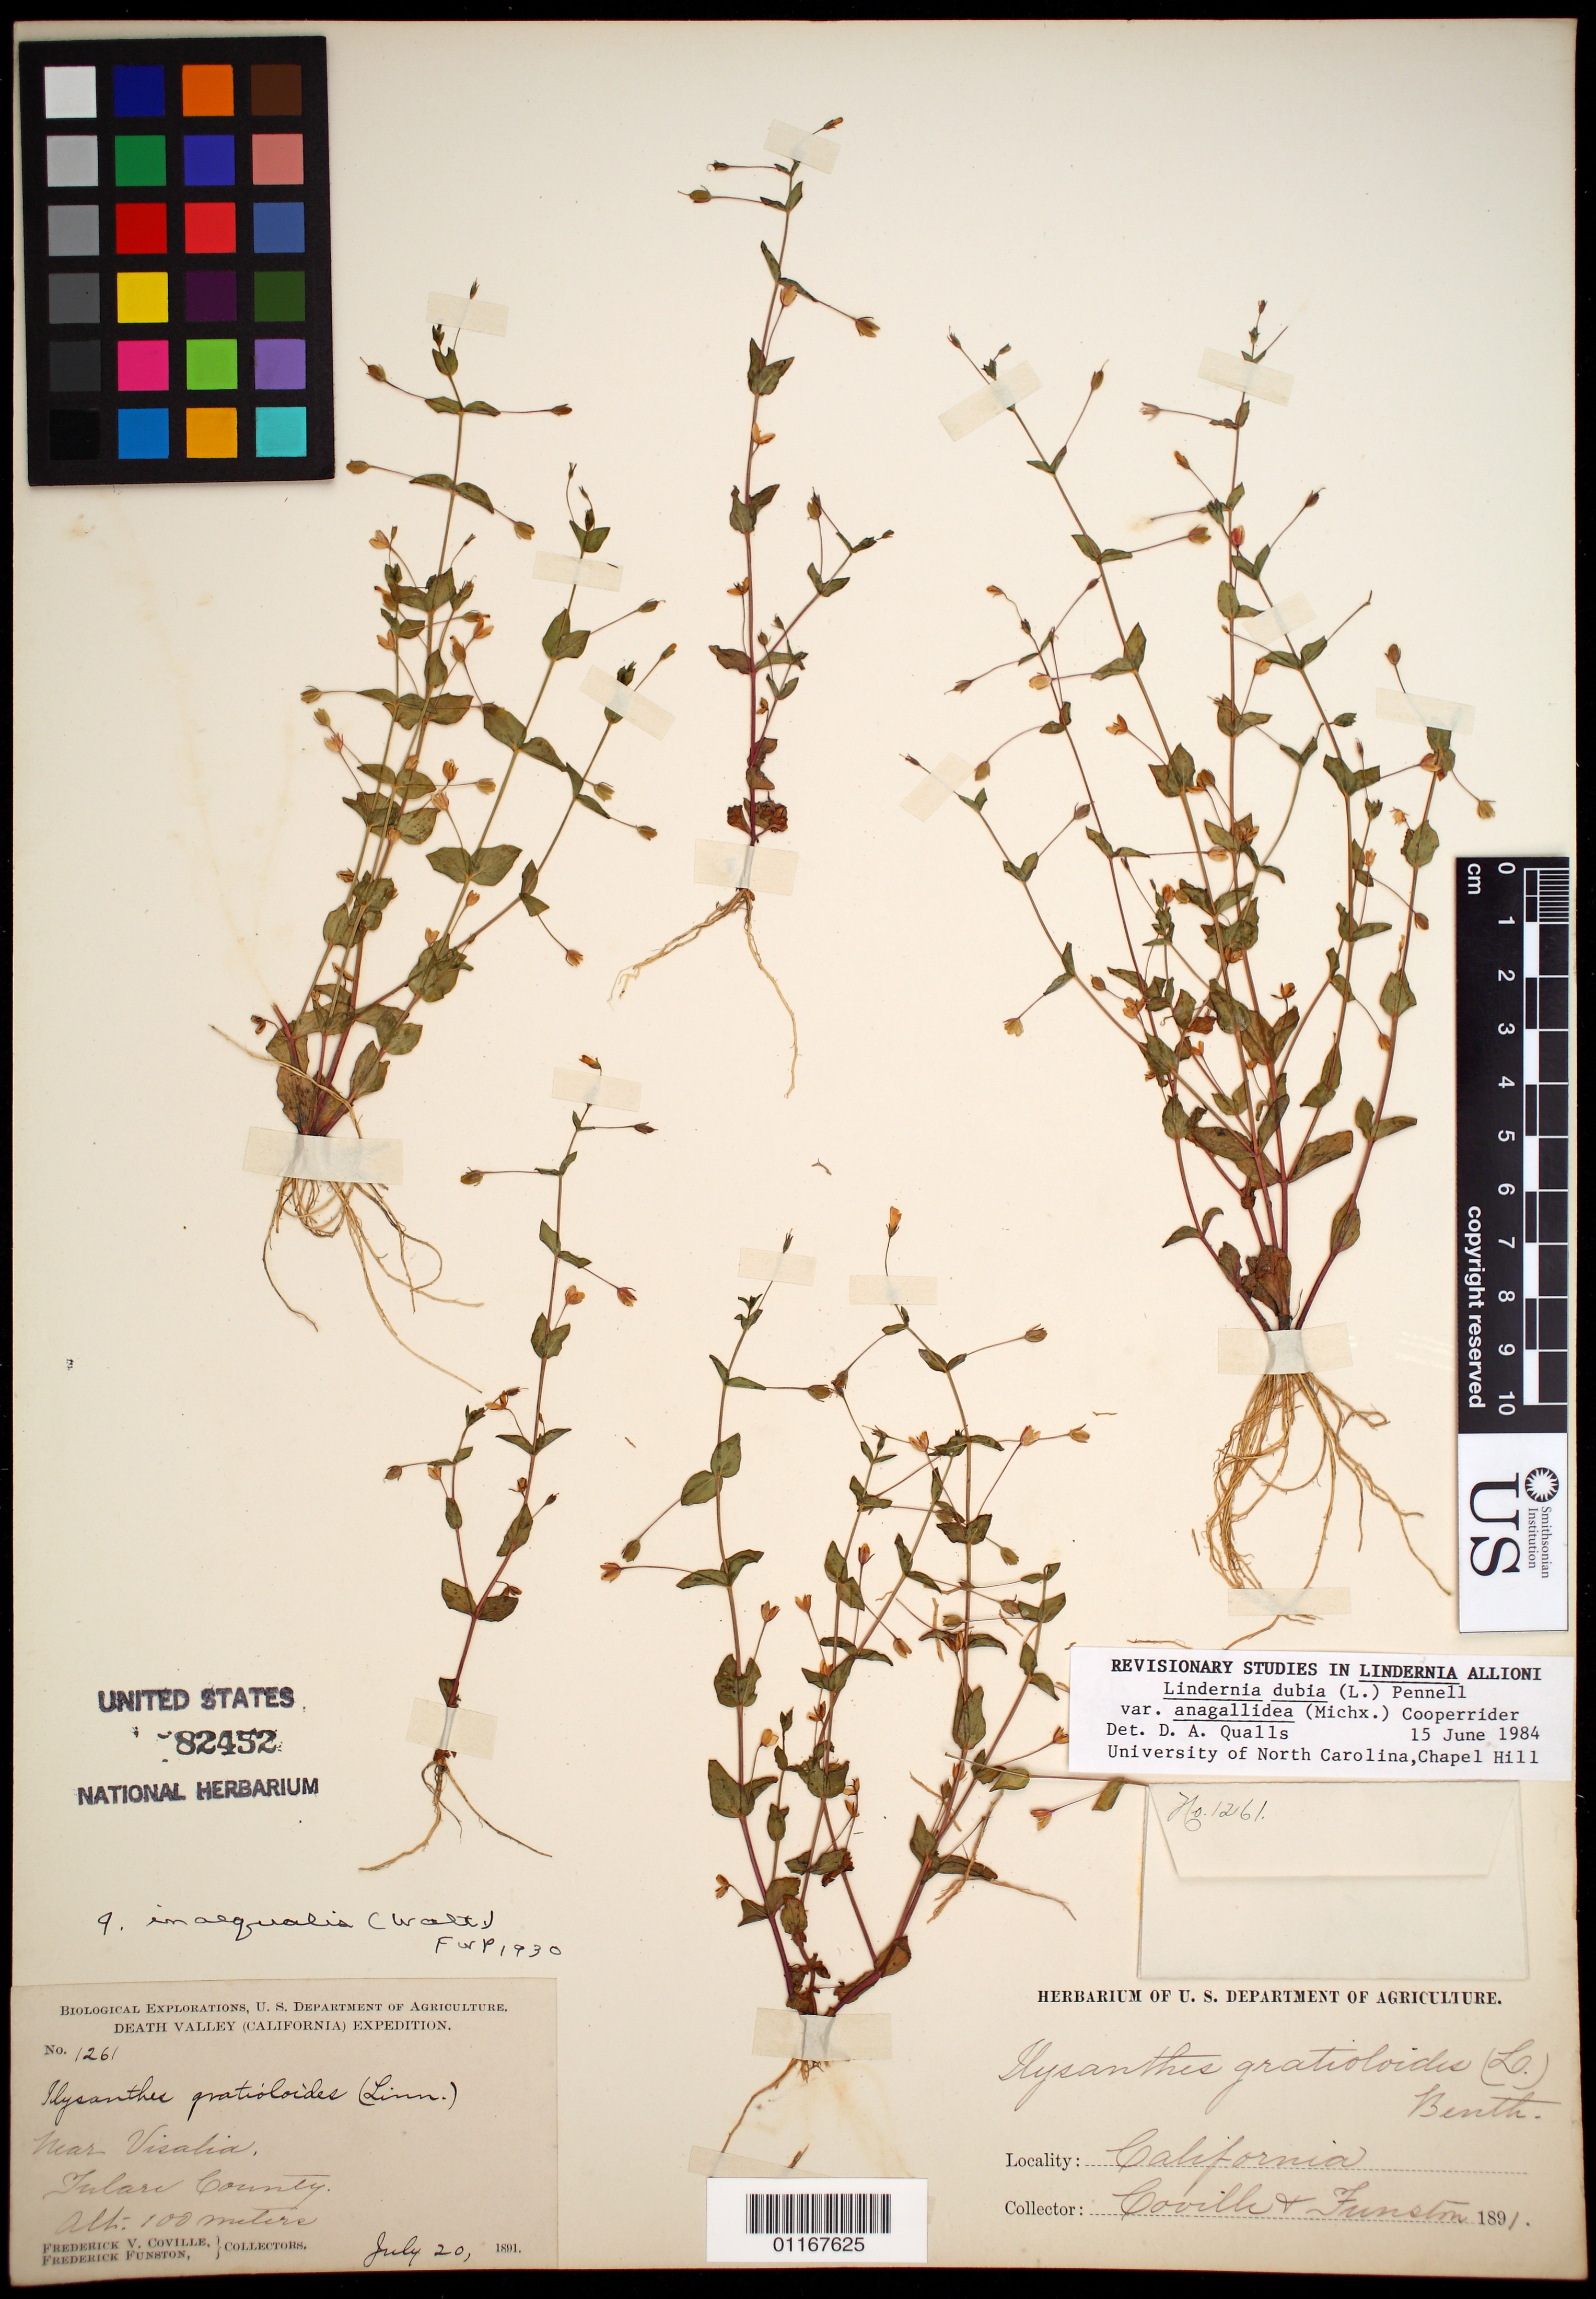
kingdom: Plantae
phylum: Tracheophyta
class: Magnoliopsida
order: Lamiales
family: Linderniaceae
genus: Lindernia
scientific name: Lindernia dubia var. anagallidea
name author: (Michx.) Cooperr.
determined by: Qualls, D. A.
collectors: F. V. Coville & F. Funston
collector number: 1261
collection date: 1891-07-20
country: United States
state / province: California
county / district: Tulare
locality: near Visalia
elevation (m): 100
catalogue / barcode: US 82452